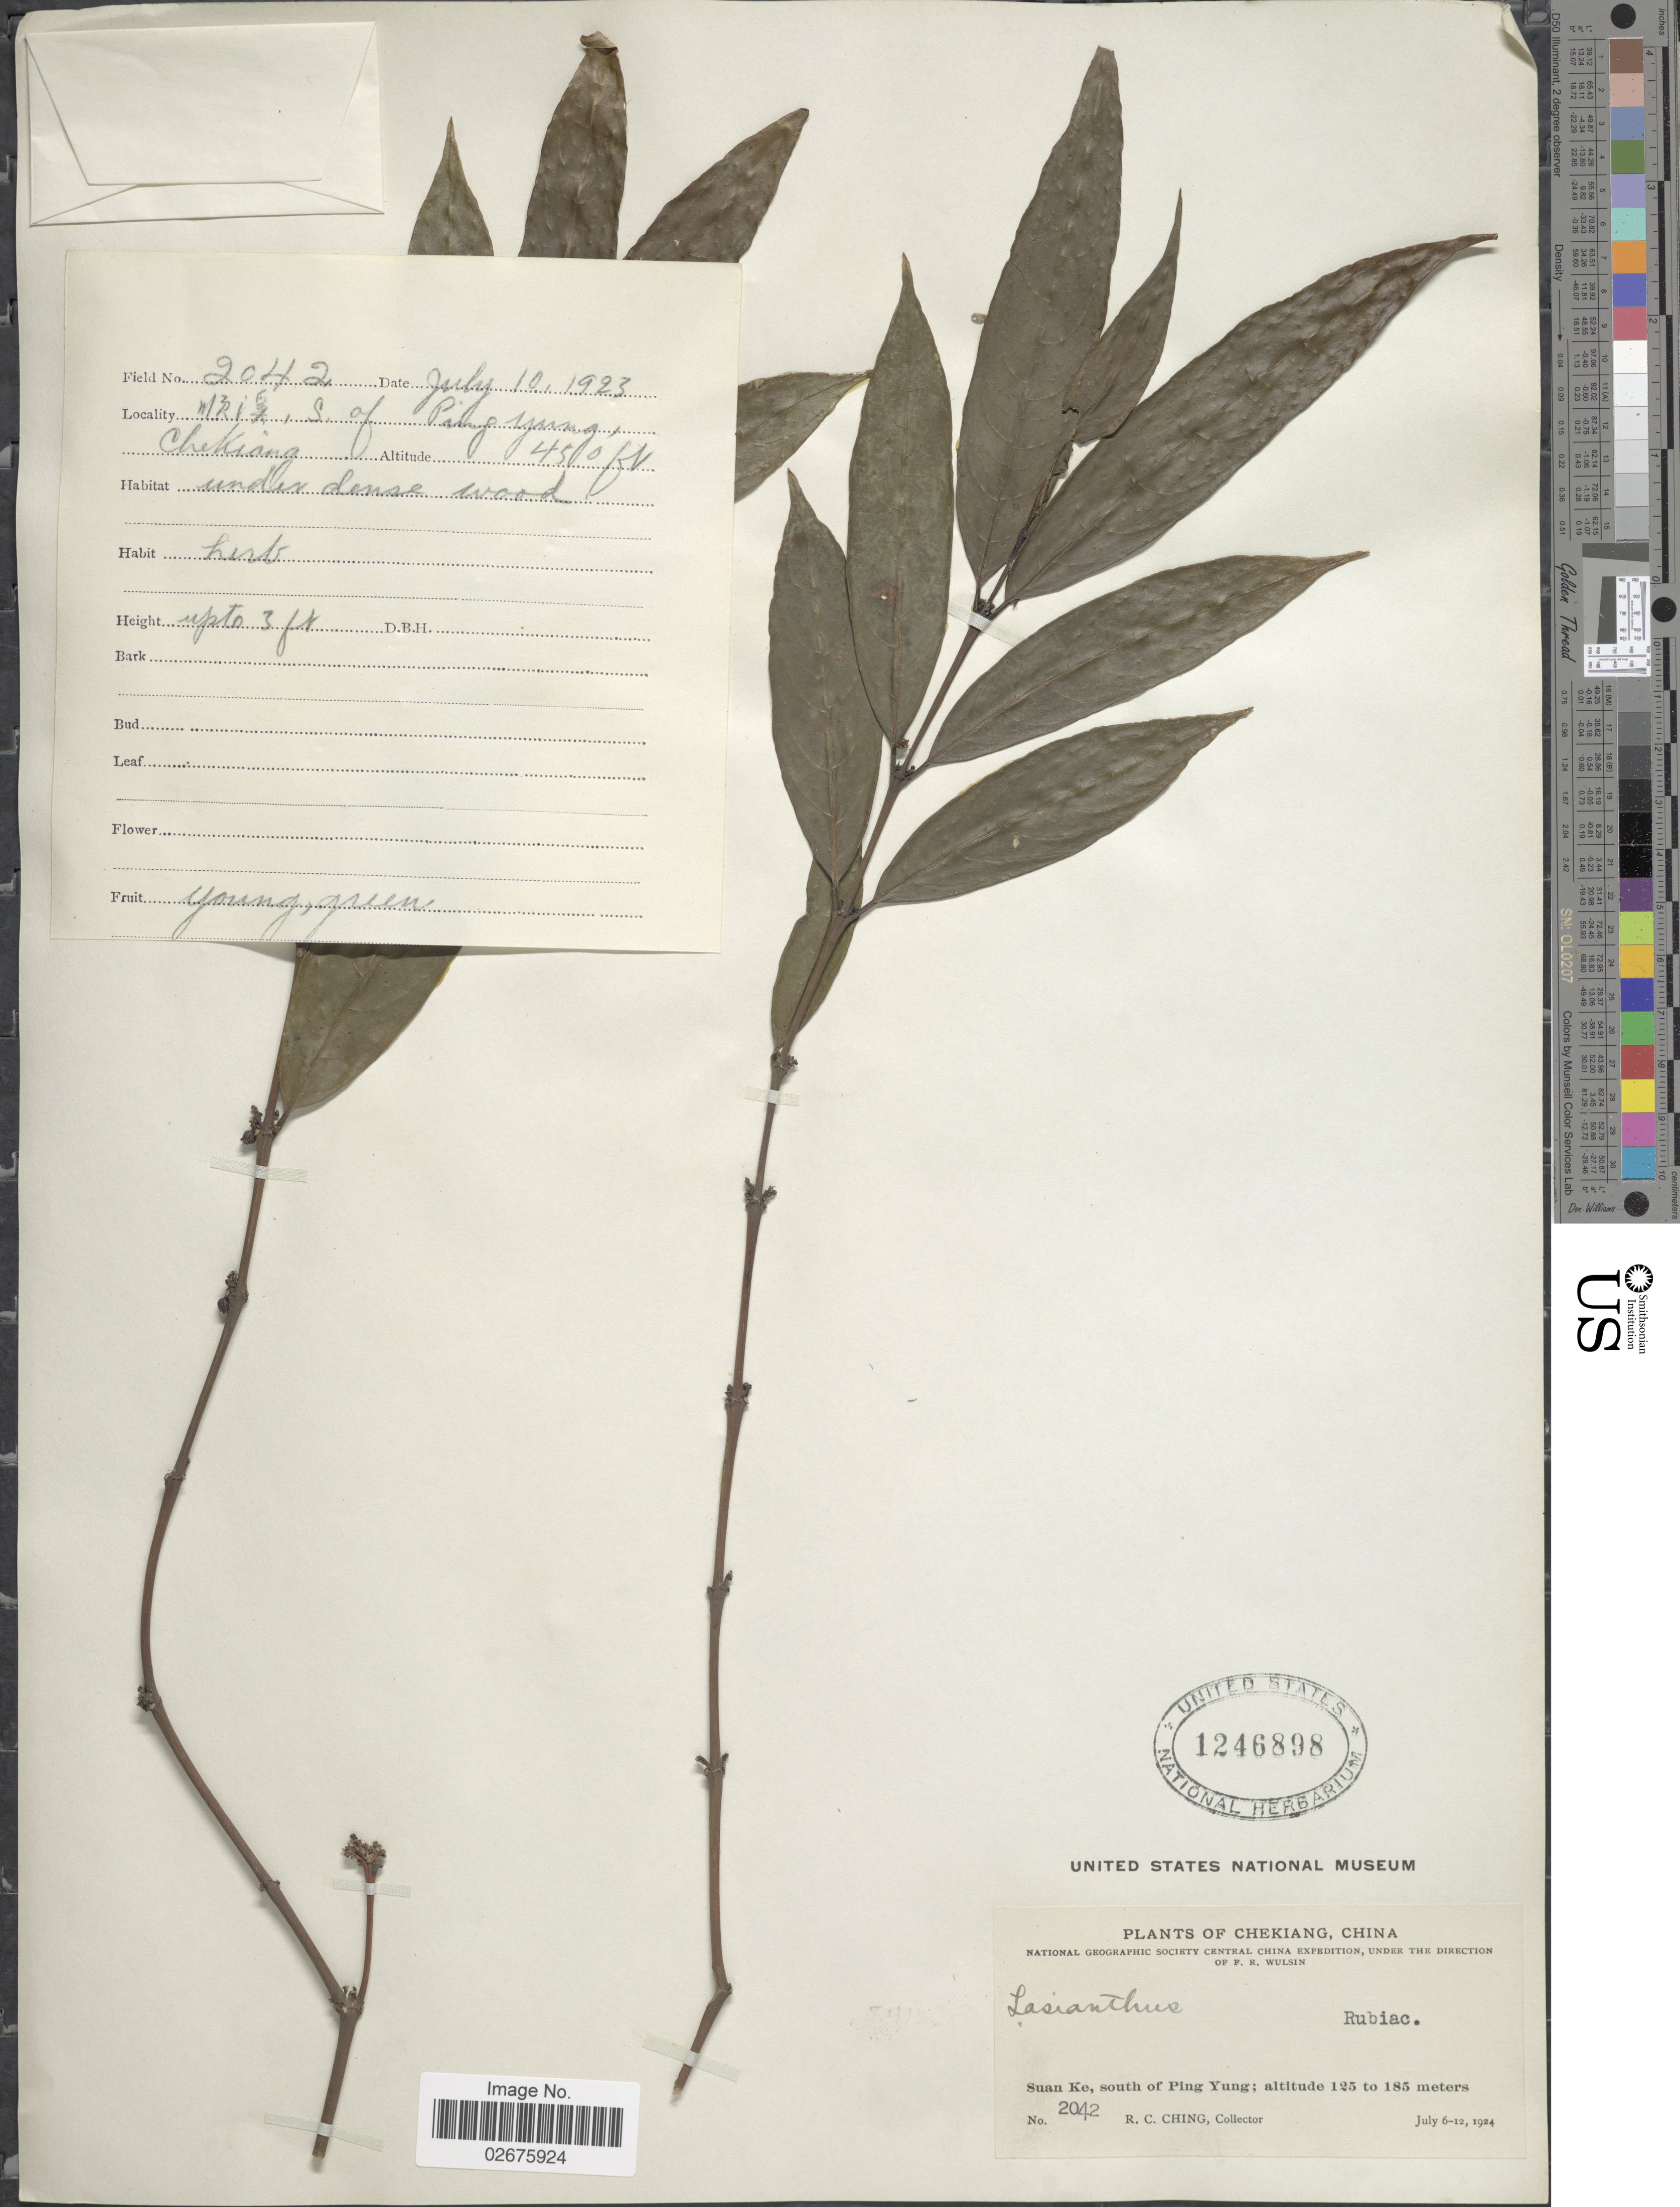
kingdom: Plantae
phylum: Tracheophyta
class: Magnoliopsida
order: Gentianales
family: Rubiaceae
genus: Lasianthus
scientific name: Lasianthus sp.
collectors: R. C. Ching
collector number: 2042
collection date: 1923-07-10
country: China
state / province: Zhejiang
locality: Chekiang, Suan Ke, south of Ping Yung, S of Ping Yung, under dense wood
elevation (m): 1372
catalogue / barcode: US 1246898